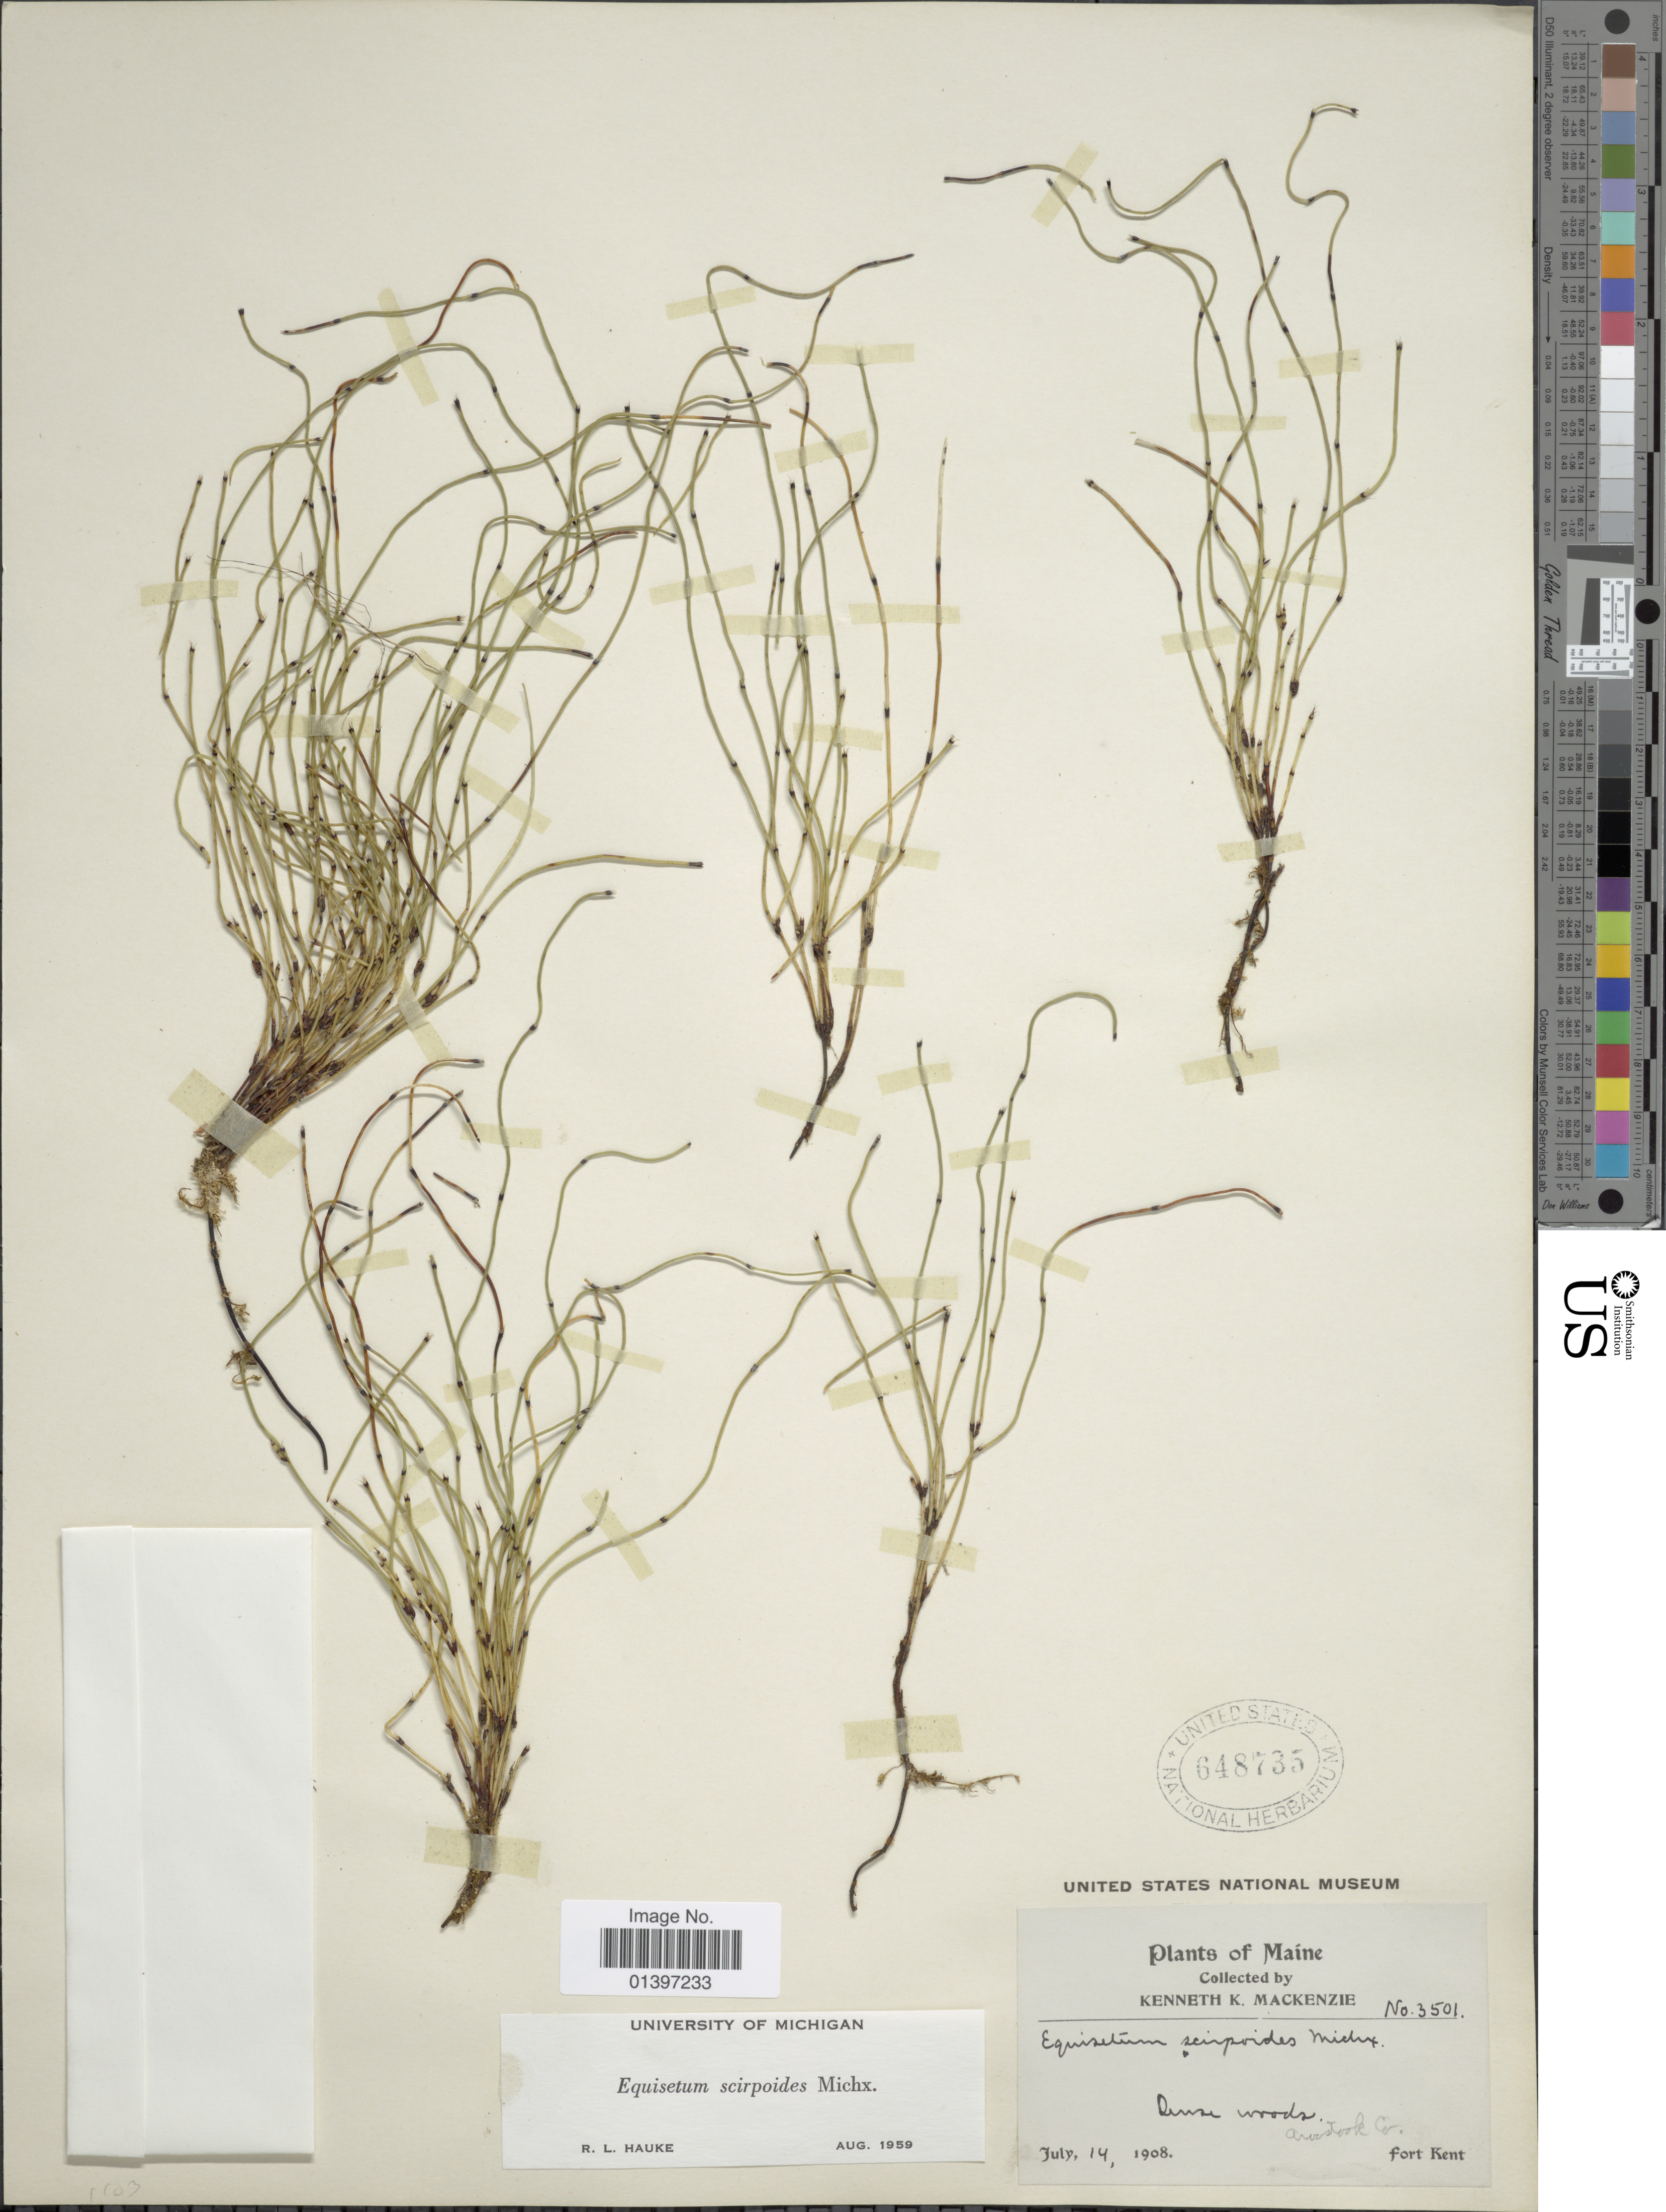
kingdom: Plantae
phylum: Tracheophyta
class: Polypodiopsida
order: Equisetales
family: Equisetaceae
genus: Equisetum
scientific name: Equisetum scirpoides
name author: Michx.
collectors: K. K. Mackenzie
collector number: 3501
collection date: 1908-07-14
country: United States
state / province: Maine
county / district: Aroostook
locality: Dense Woods, Aroostook Co., Fort Kent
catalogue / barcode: US 648735